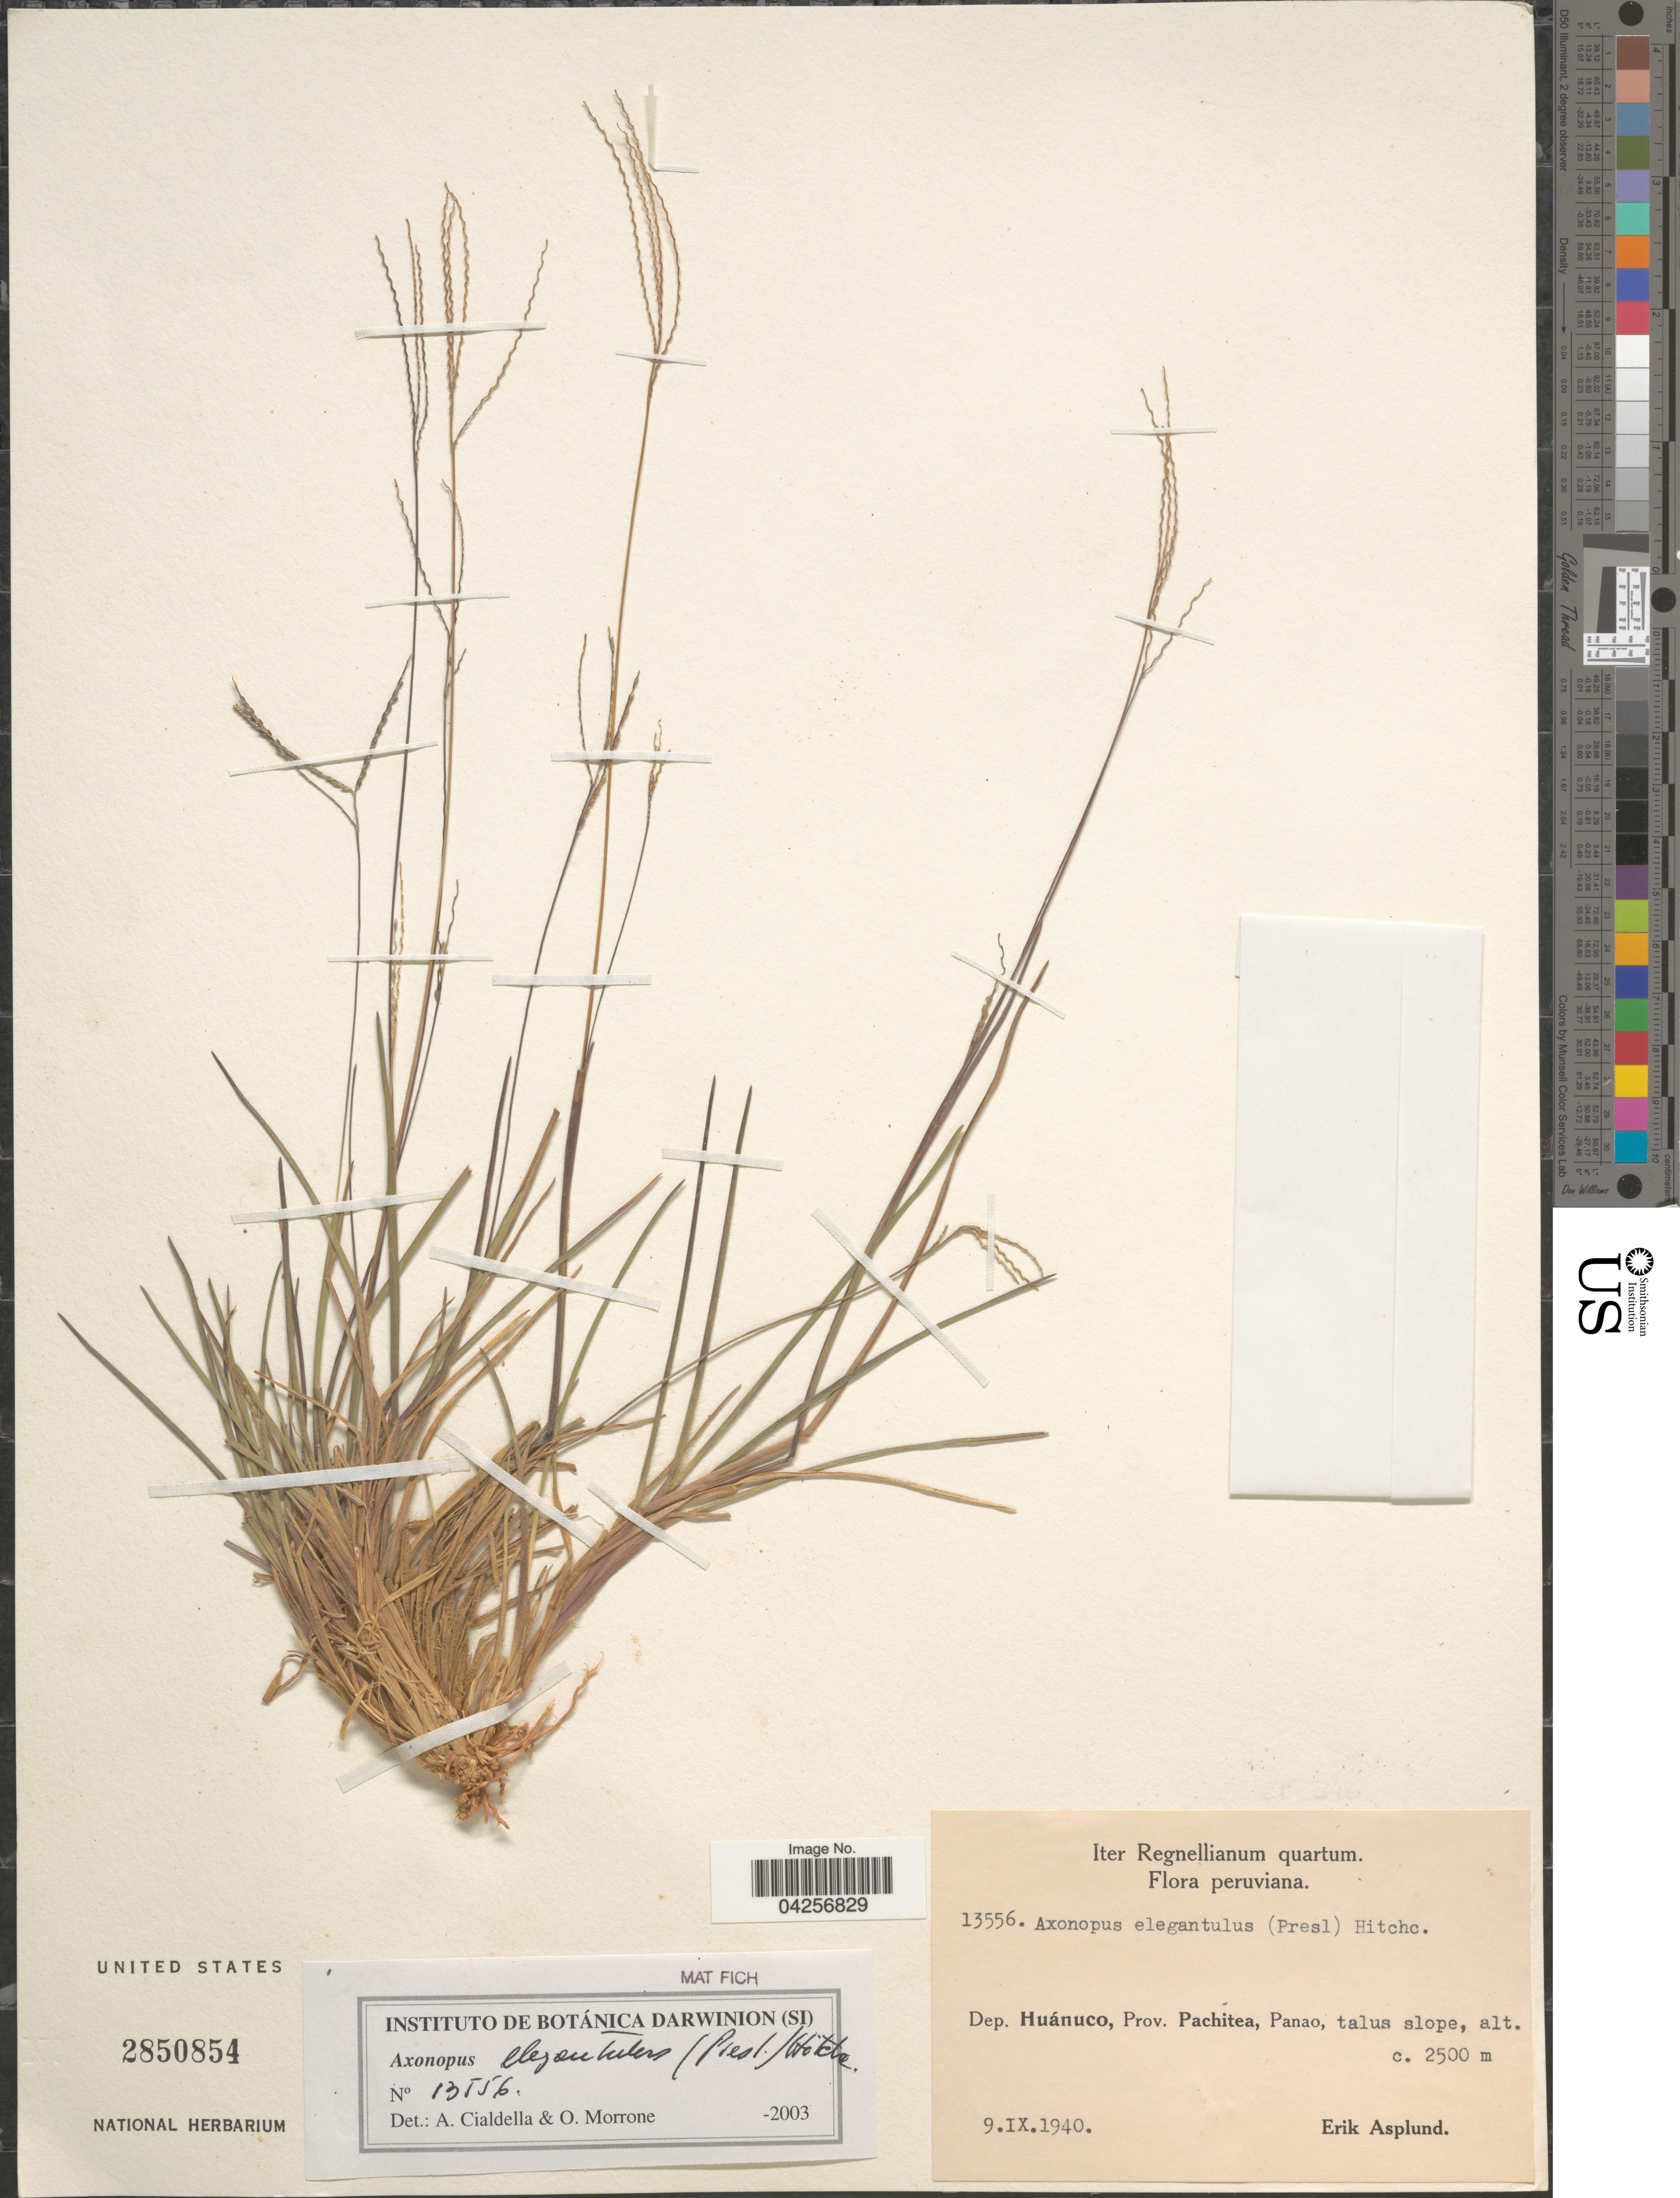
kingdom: Plantae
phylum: Tracheophyta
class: Liliopsida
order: Poales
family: Poaceae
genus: Axonopus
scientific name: Axonopus elegantulus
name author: (J. Presl) Hitchc.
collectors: E. Asplund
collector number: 13556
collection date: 1940-09-09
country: Peru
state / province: Huánuco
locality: Iter Regnellianum quartum. Peruviana. Dep. Huánuco, Prov. Pachitea, Panao, talus slope.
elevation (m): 2500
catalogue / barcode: US 2850854